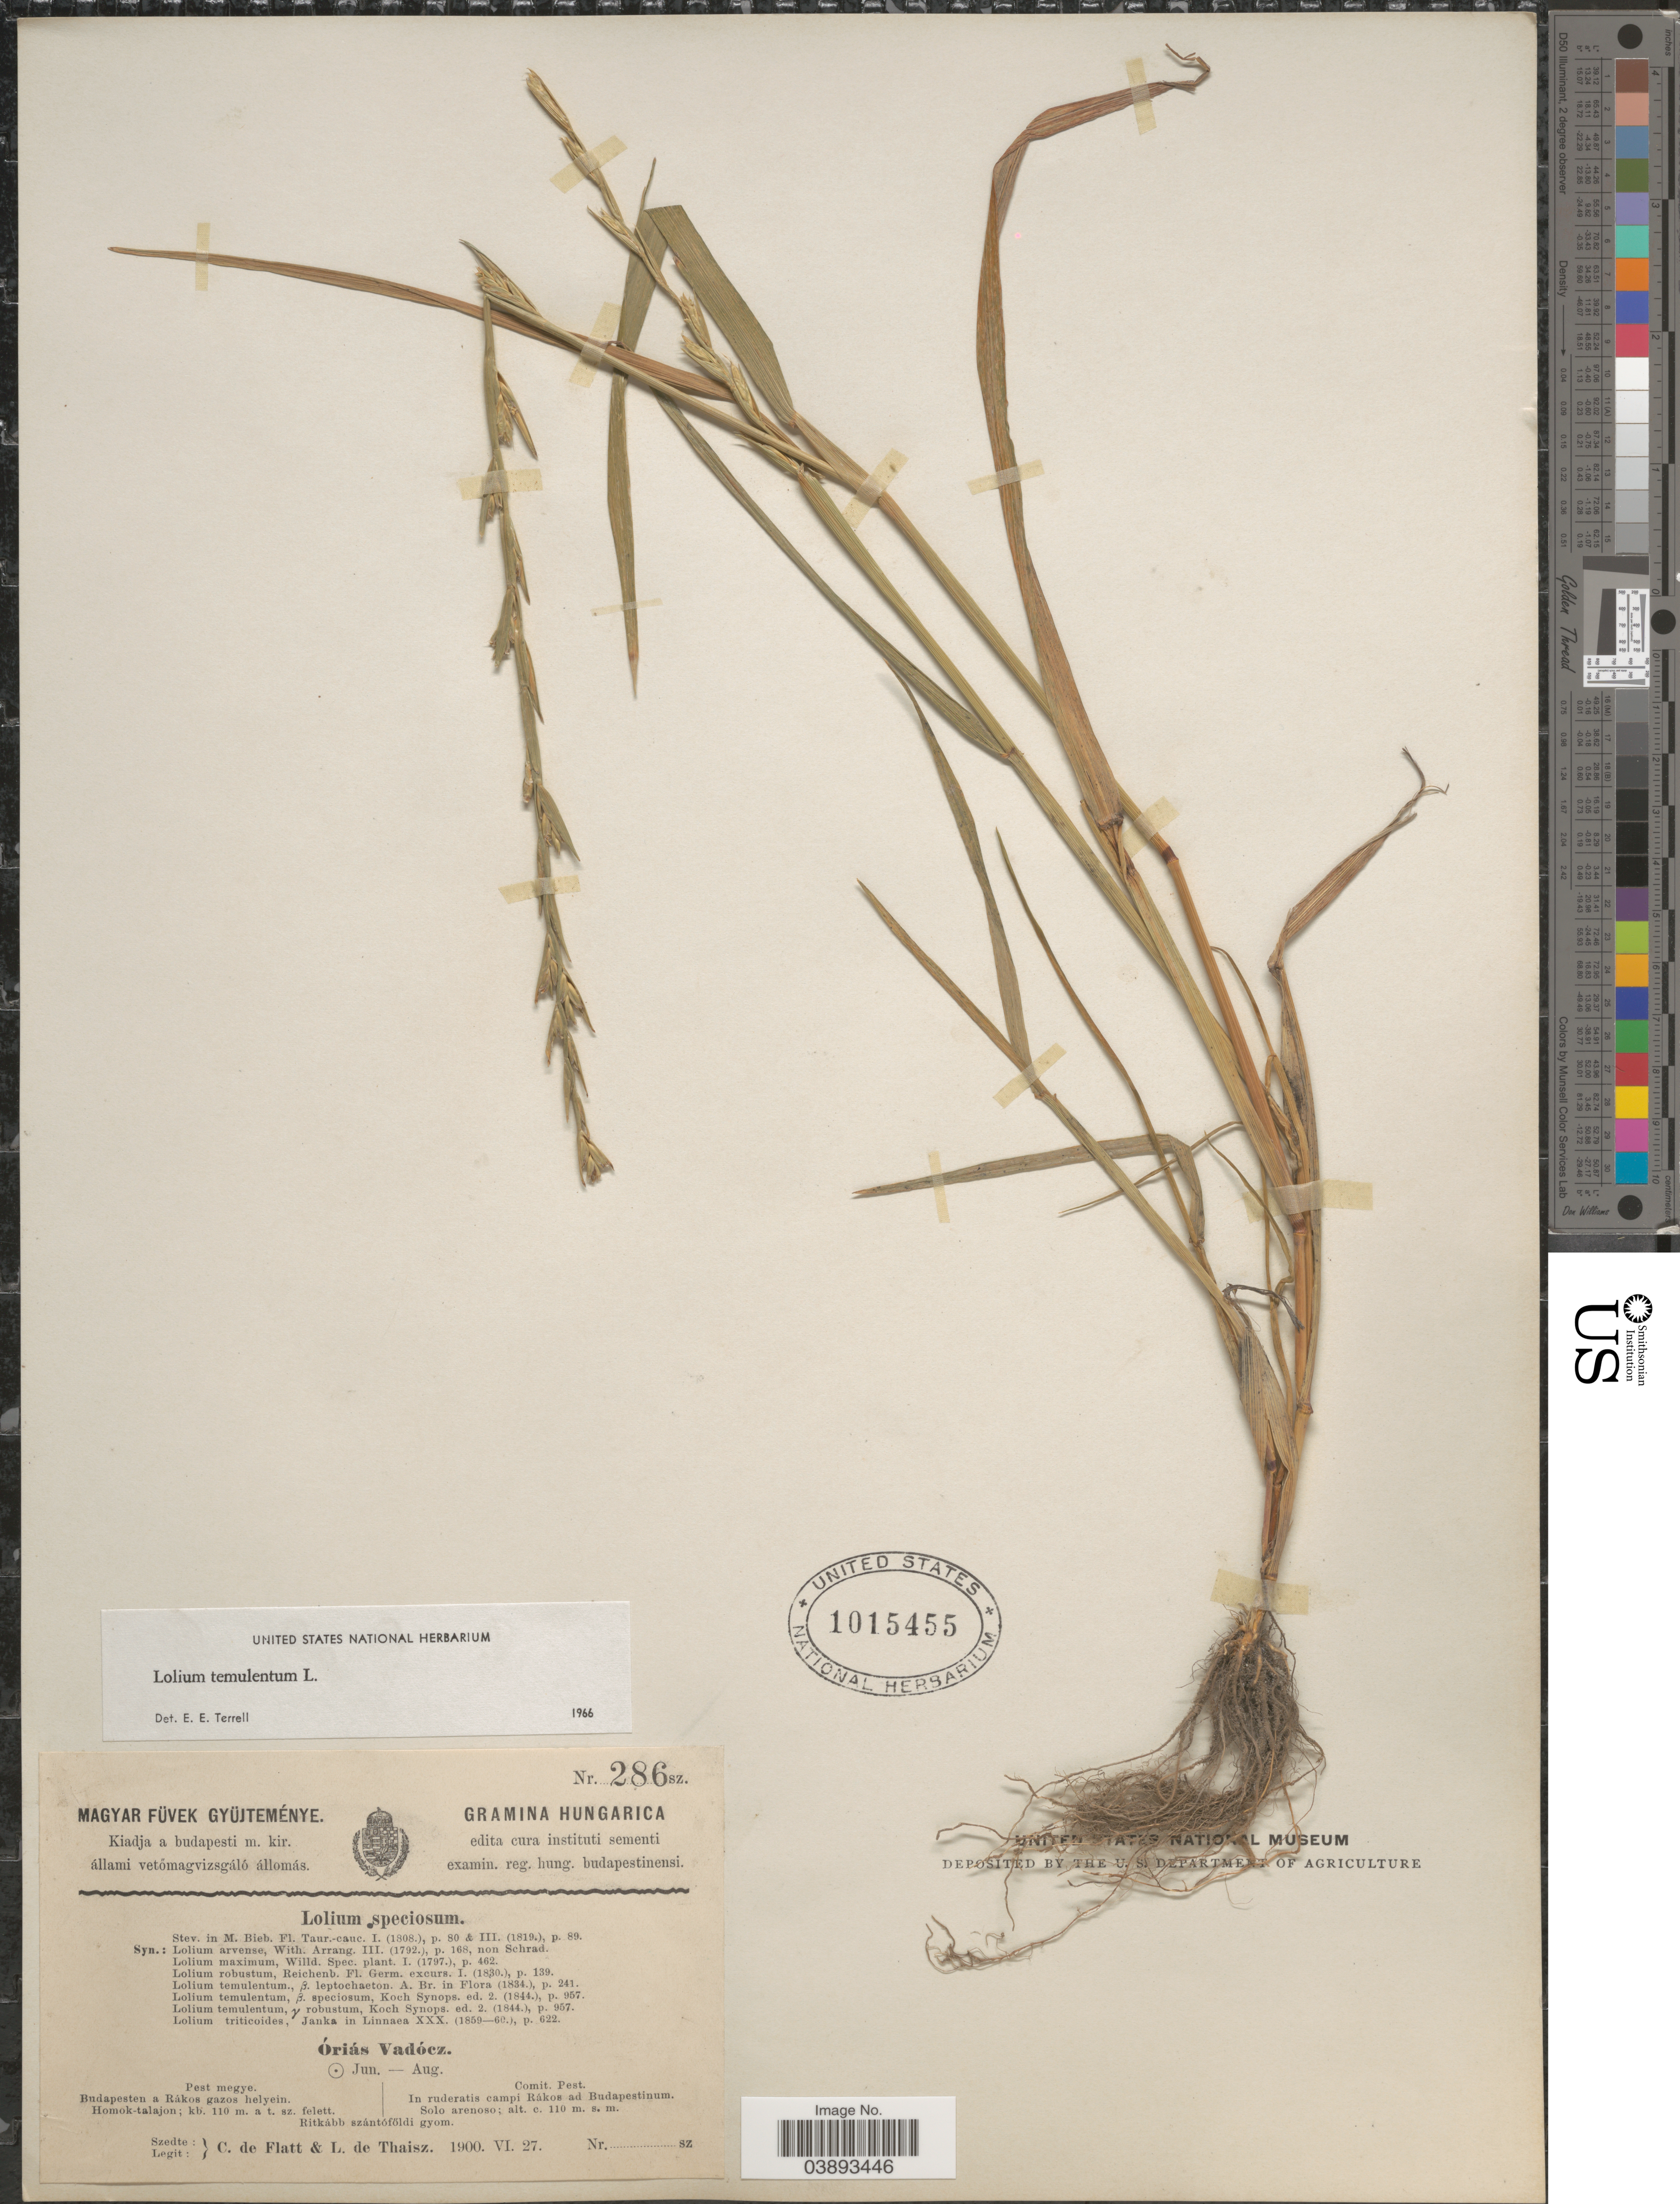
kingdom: Plantae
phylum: Tracheophyta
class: Liliopsida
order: Poales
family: Poaceae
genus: Lolium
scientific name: Lolium temulentum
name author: L.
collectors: C. de Flatt & L. Thaisz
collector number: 286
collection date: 1900-06-27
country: Hungary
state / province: Pest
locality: Comit. Pest. In ruderatis campi Rákos ad Budapestinum.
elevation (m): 110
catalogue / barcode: US 1015455